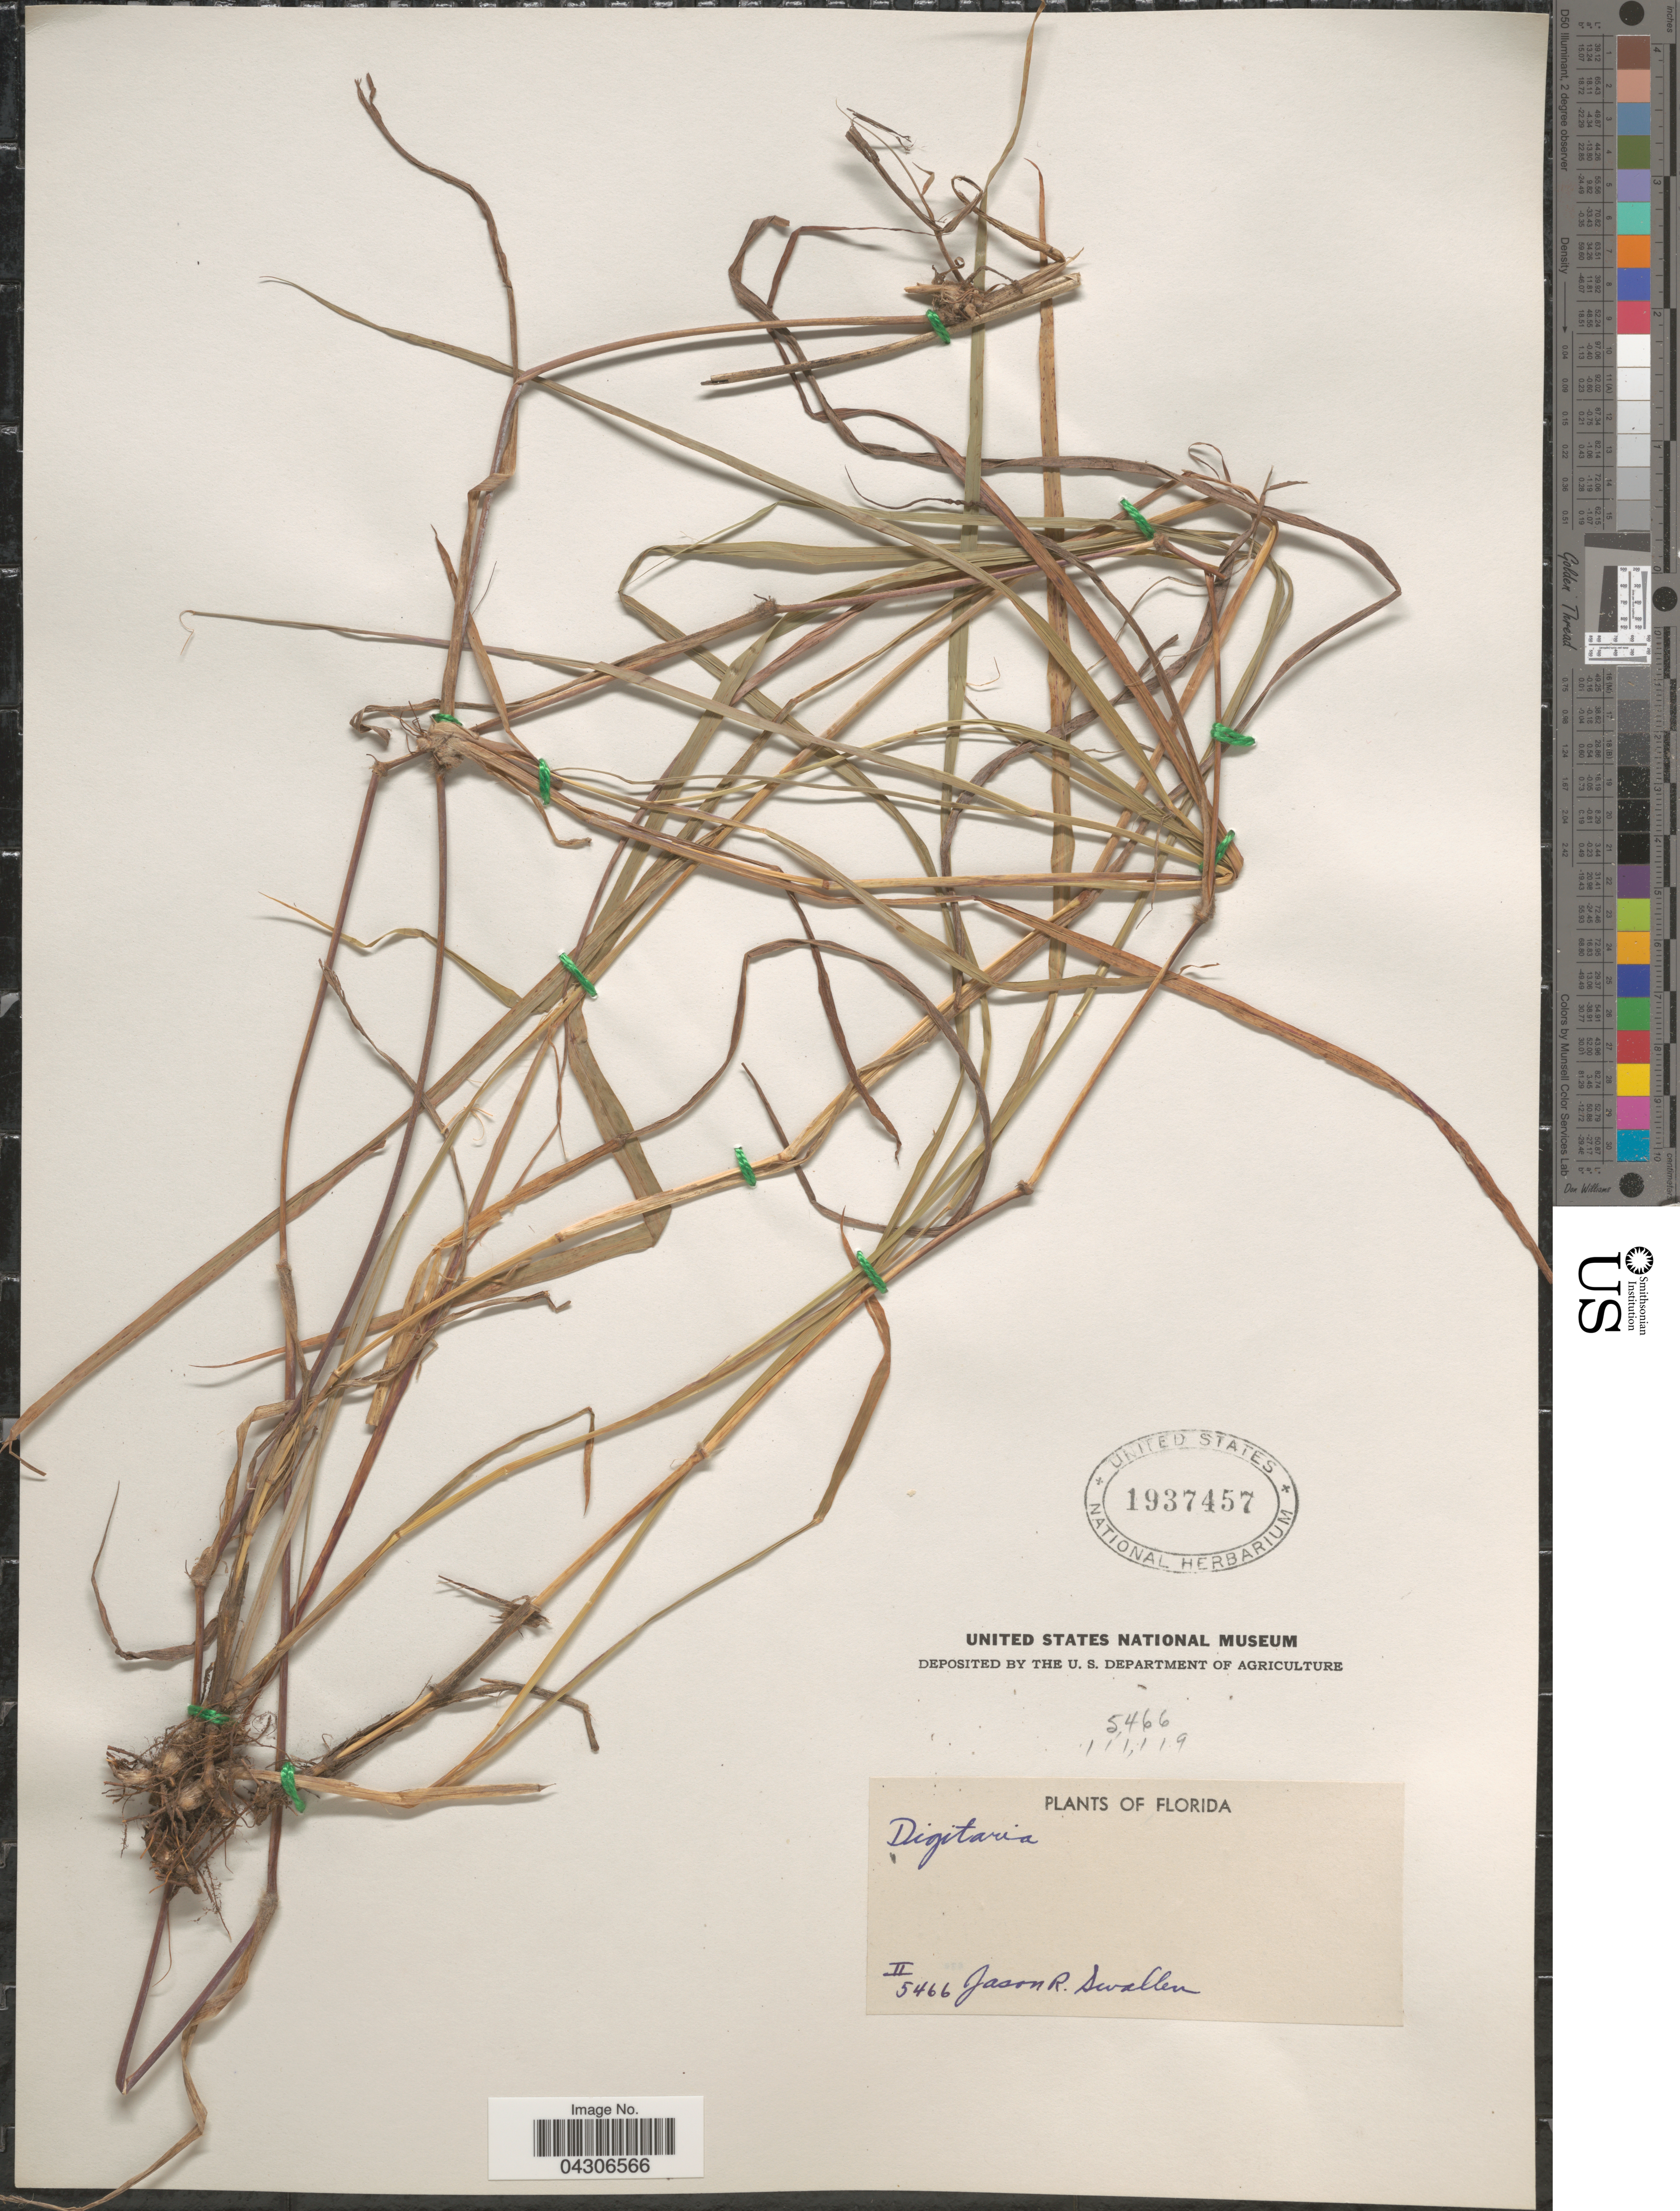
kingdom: Plantae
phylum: Tracheophyta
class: Liliopsida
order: Poales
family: Poaceae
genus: Digitaria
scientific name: Digitaria sp.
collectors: J. R. Swallen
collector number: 5466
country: United States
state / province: Florida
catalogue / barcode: US 1937457